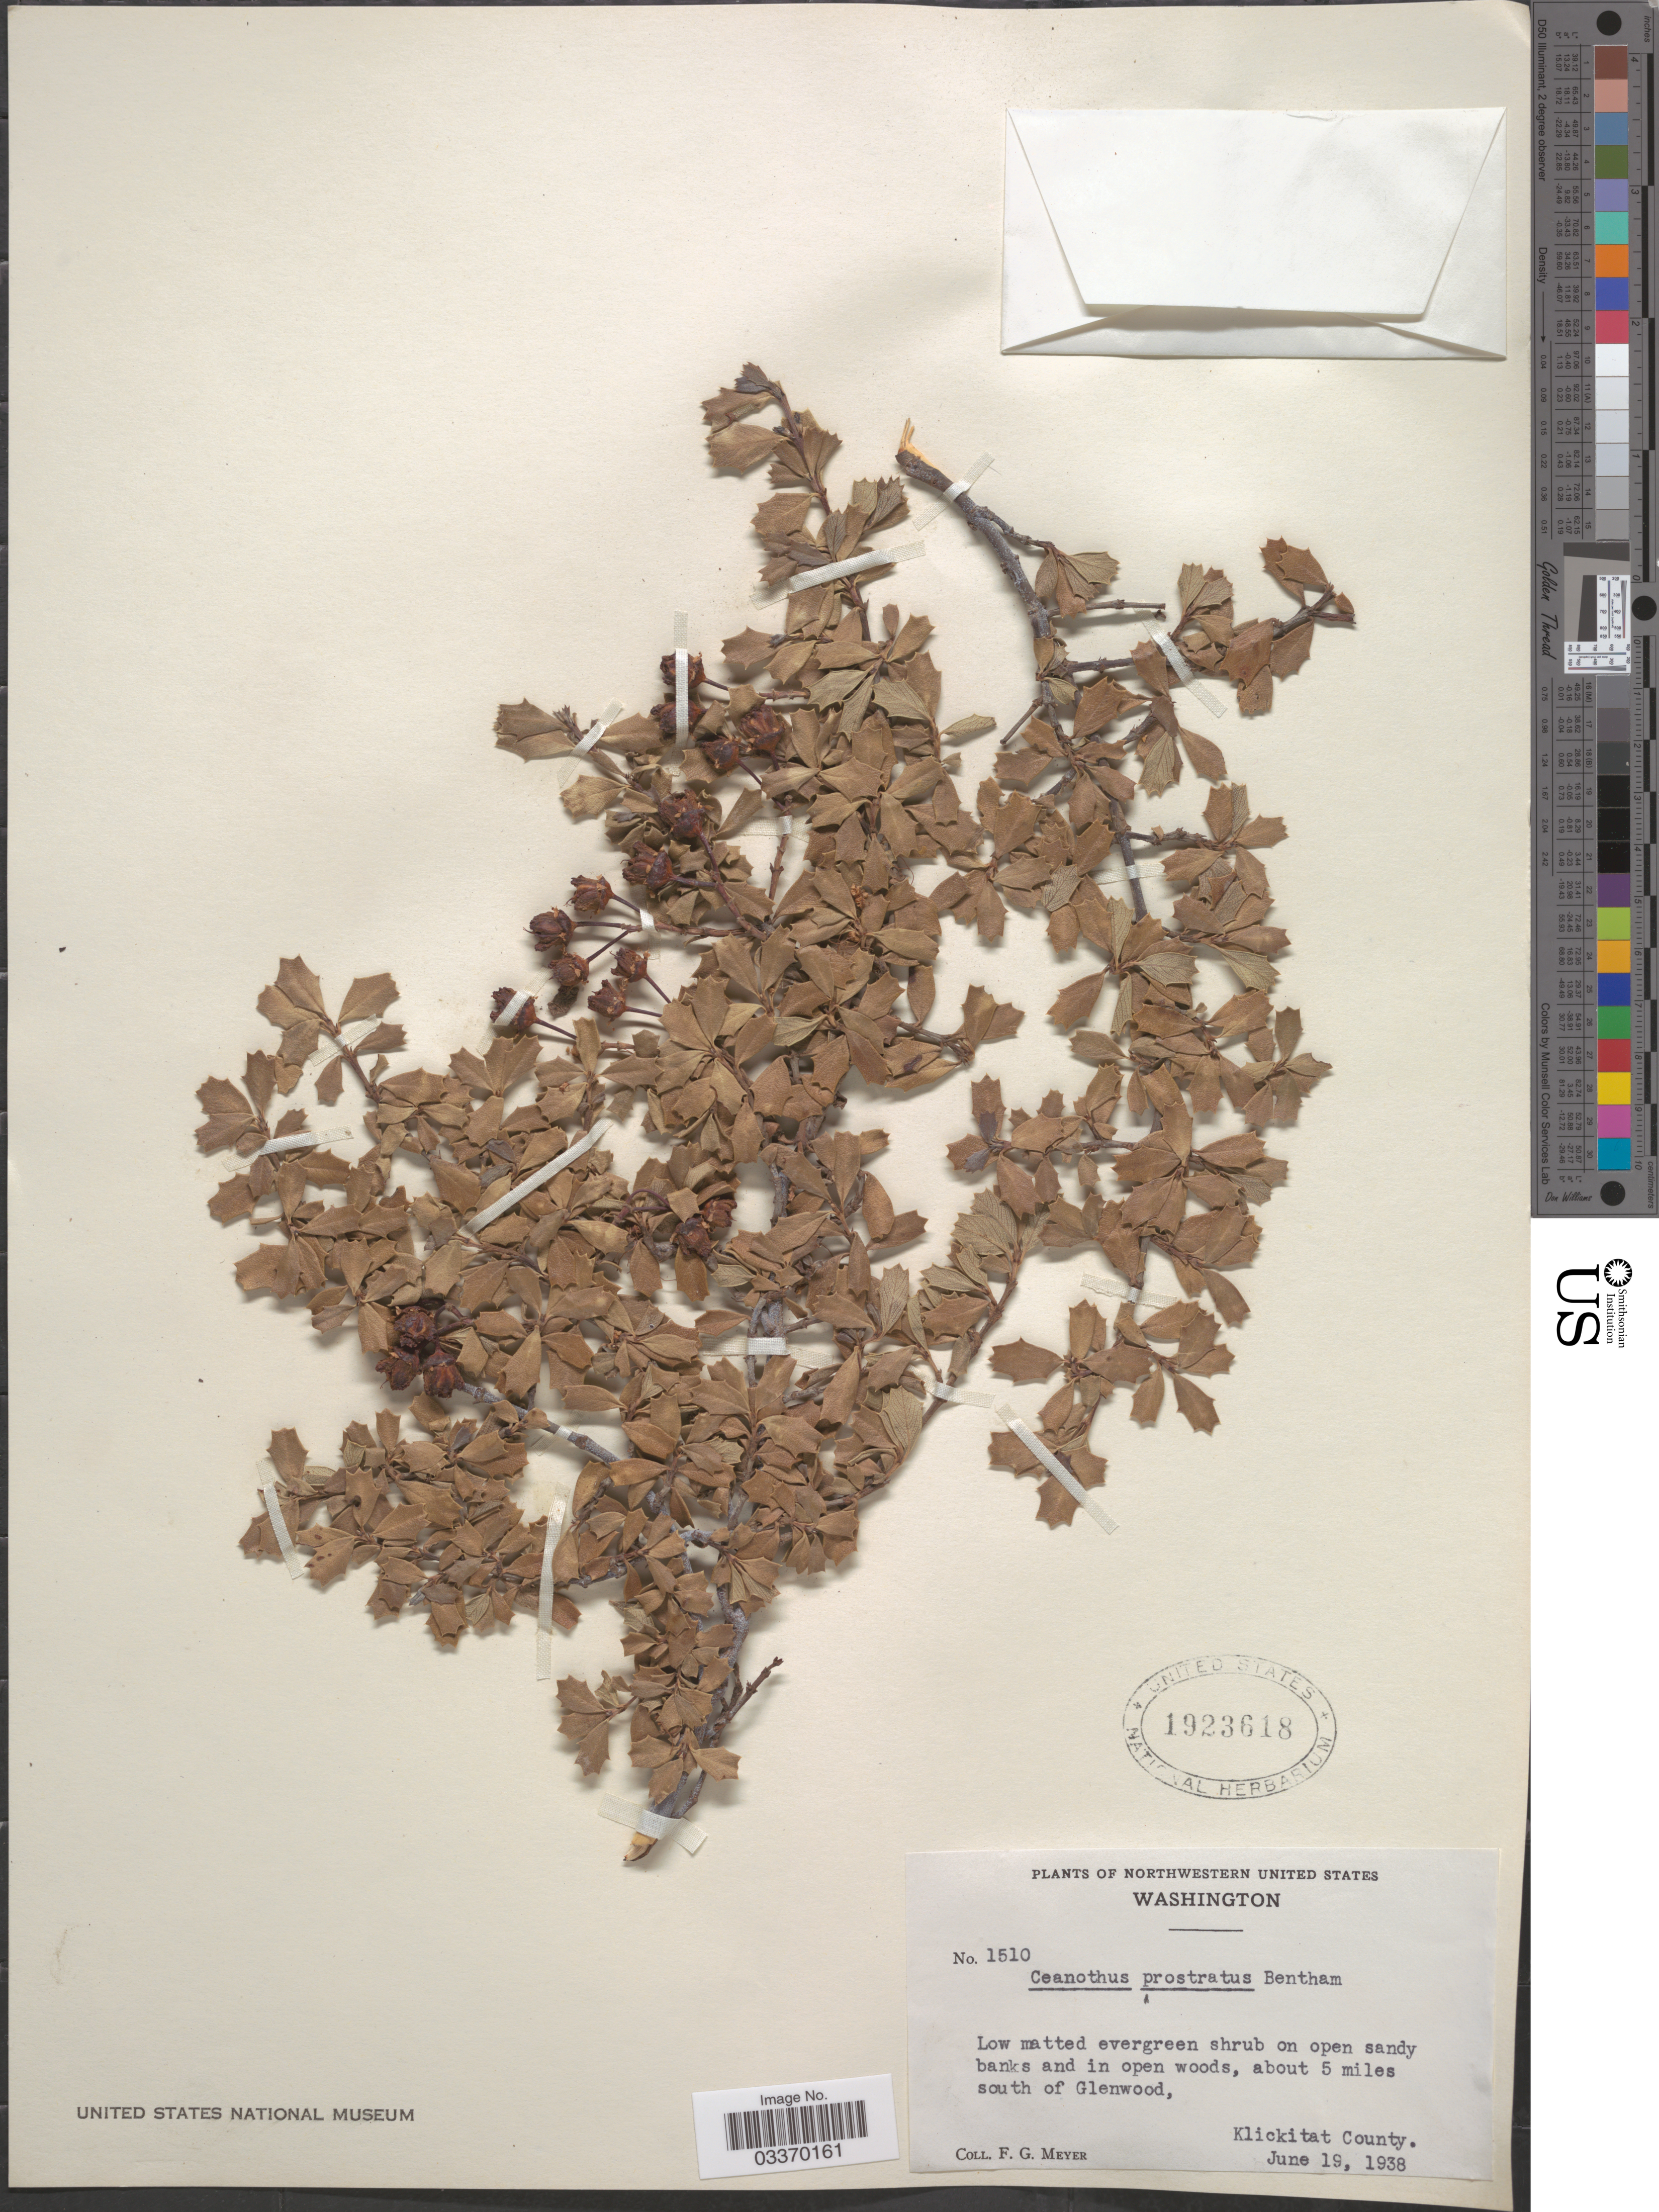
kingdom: Plantae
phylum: Tracheophyta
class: Magnoliopsida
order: Rosales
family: Rhamnaceae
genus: Ceanothus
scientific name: Ceanothus prostratus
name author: Benth.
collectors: F. G. Meyer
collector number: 1510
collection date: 1938-06-19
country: United States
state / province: Washington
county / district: Klickitat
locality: Northwestern United States, about 5 miles south of Glenwood, Klickitat County.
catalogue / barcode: US 1923618